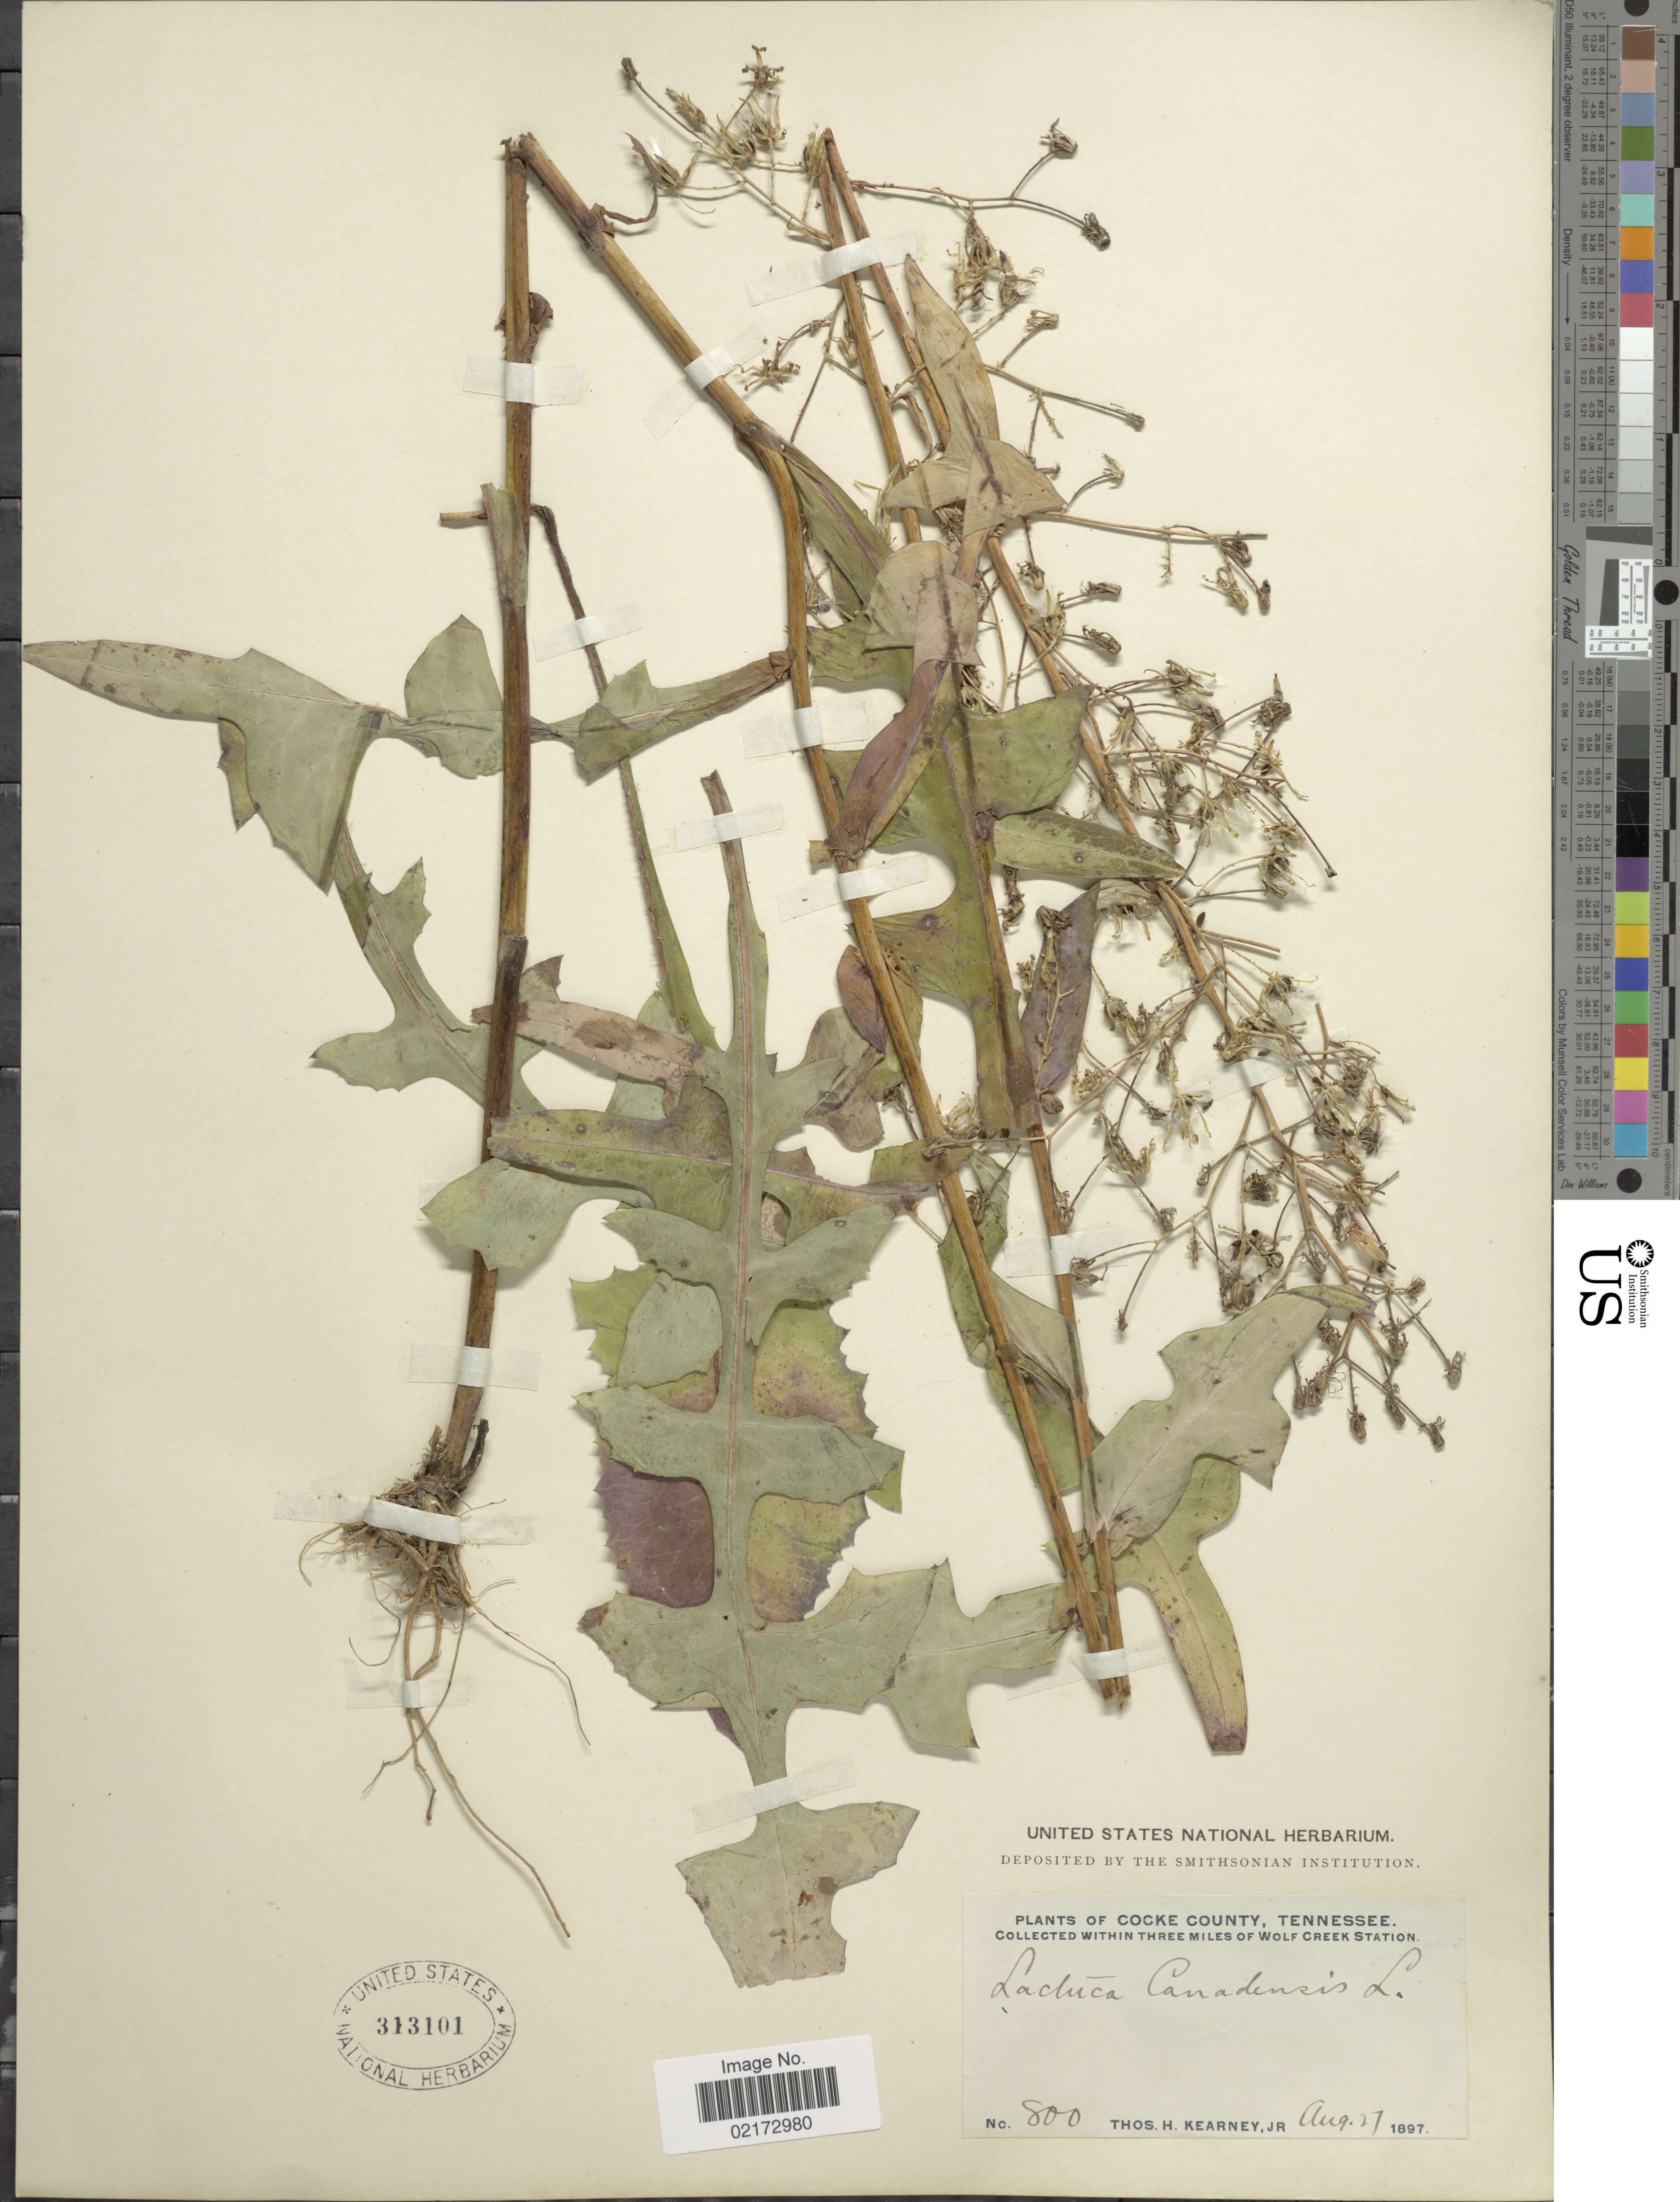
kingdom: Plantae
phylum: Tracheophyta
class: Magnoliopsida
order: Asterales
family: Asteraceae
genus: Lactuca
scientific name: Lactuca canadensis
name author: L.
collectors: T. H. Kearney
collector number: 800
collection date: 1897-08-27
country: United States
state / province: Tennessee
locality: Cocke County, within three miles of Wolf Creek Station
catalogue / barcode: US 313101